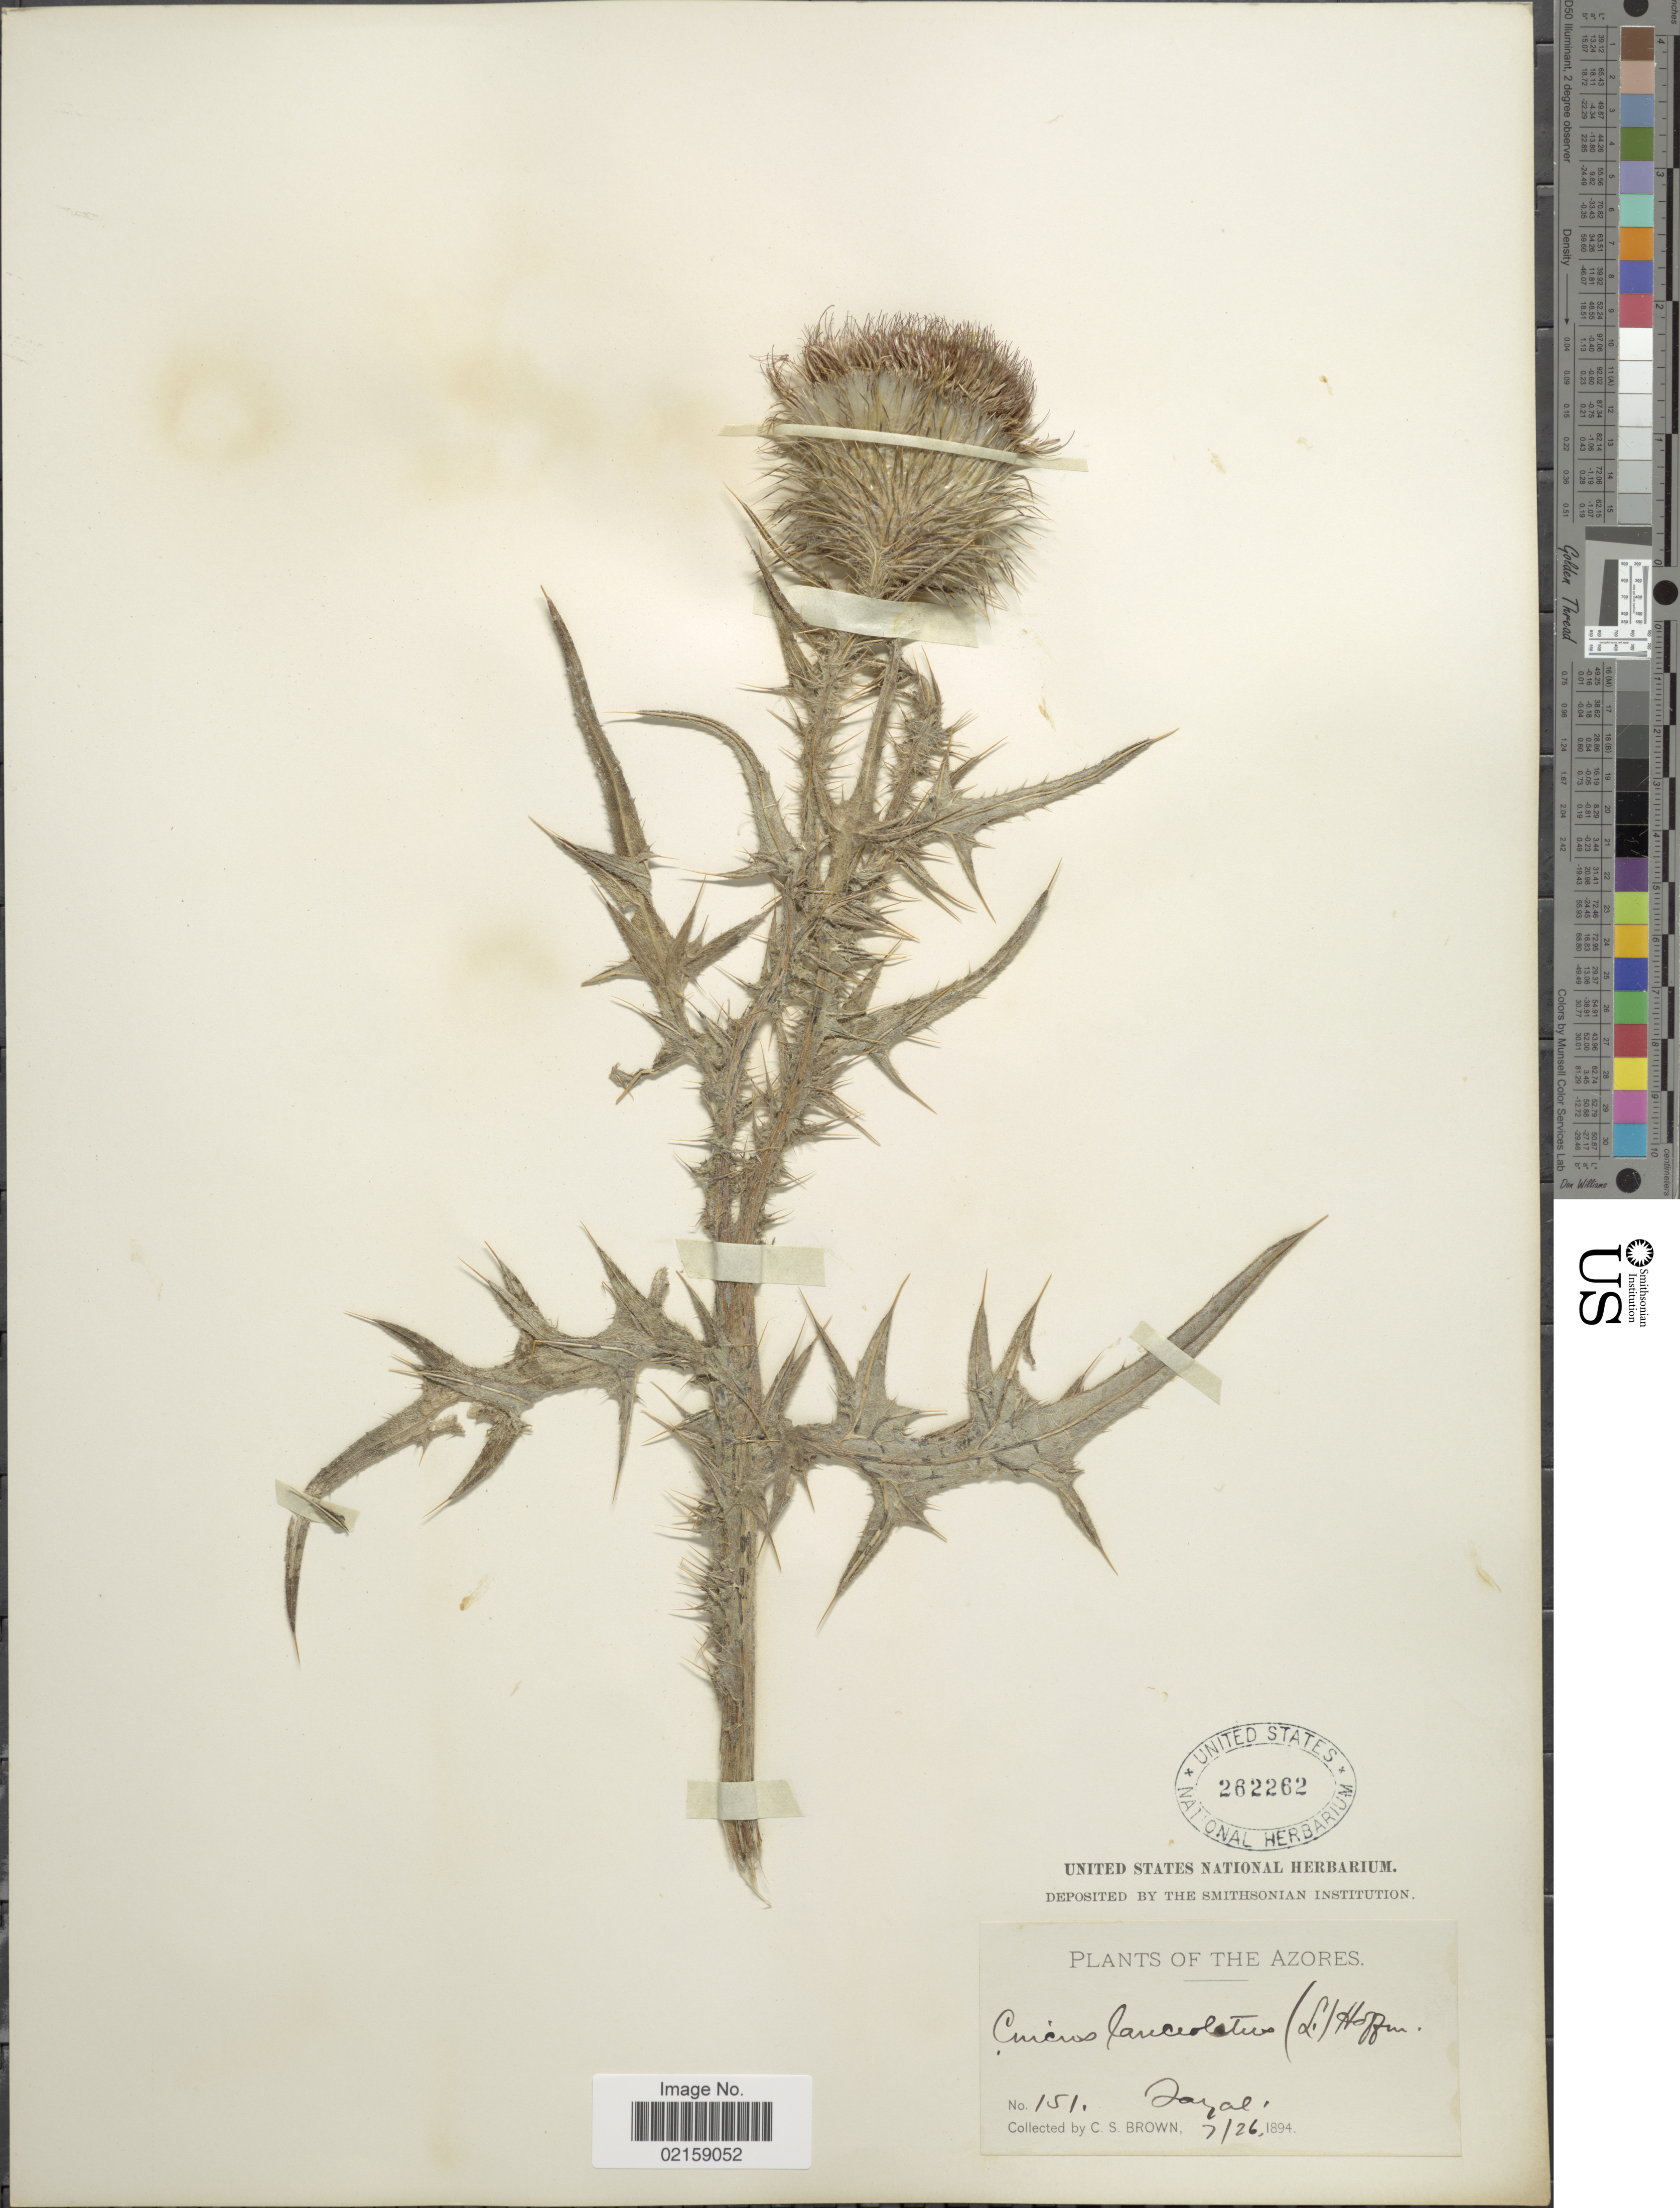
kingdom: Plantae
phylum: Tracheophyta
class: Magnoliopsida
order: Asterales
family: Asteraceae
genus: Cirsium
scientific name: Cirsium vulgare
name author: (Savi) Ten.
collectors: C. S. Brown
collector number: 151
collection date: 1894-07-26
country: Portugal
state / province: Azores (Aut. Reg.)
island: Faial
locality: Fayal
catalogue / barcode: US 262262